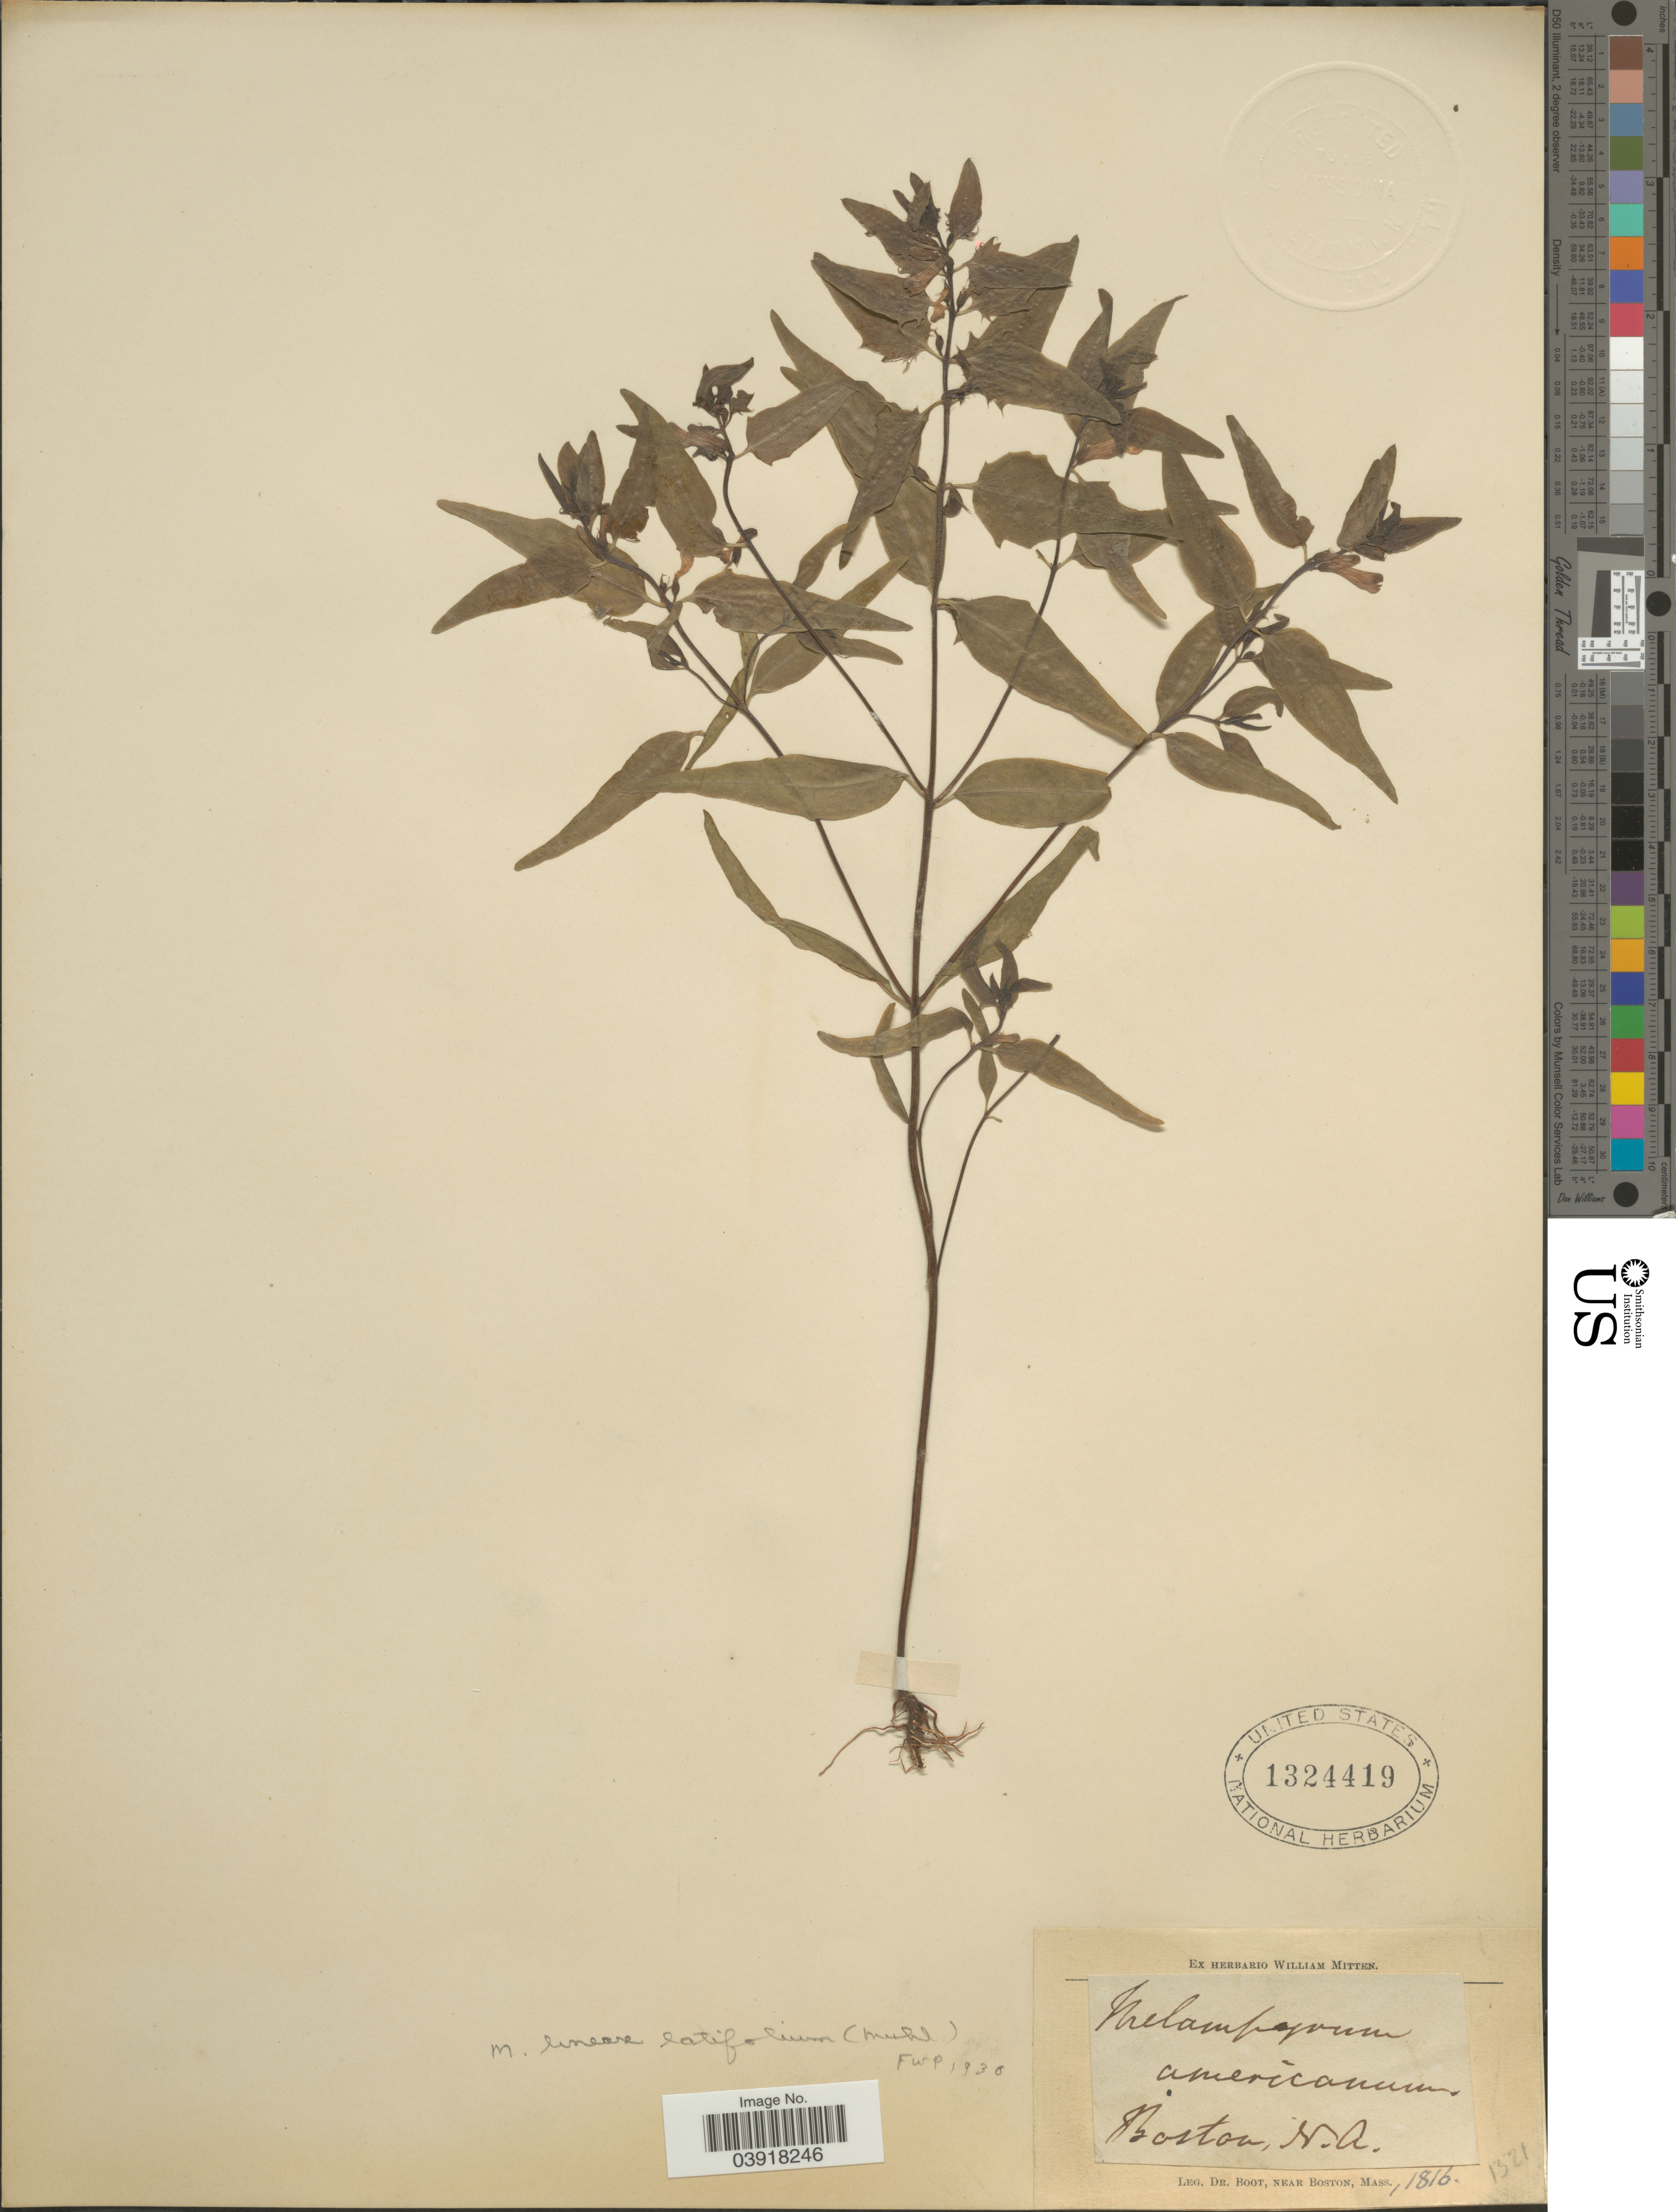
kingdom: Plantae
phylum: Tracheophyta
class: Magnoliopsida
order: Lamiales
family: Orobanchaceae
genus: Melampyrum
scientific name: Melampyrum lineare var. latifolium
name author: (Muhl.) P. Beauv.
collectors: Boot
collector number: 1521*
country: United States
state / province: Massachusetts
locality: Boston, M. A.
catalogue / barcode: US 1324419